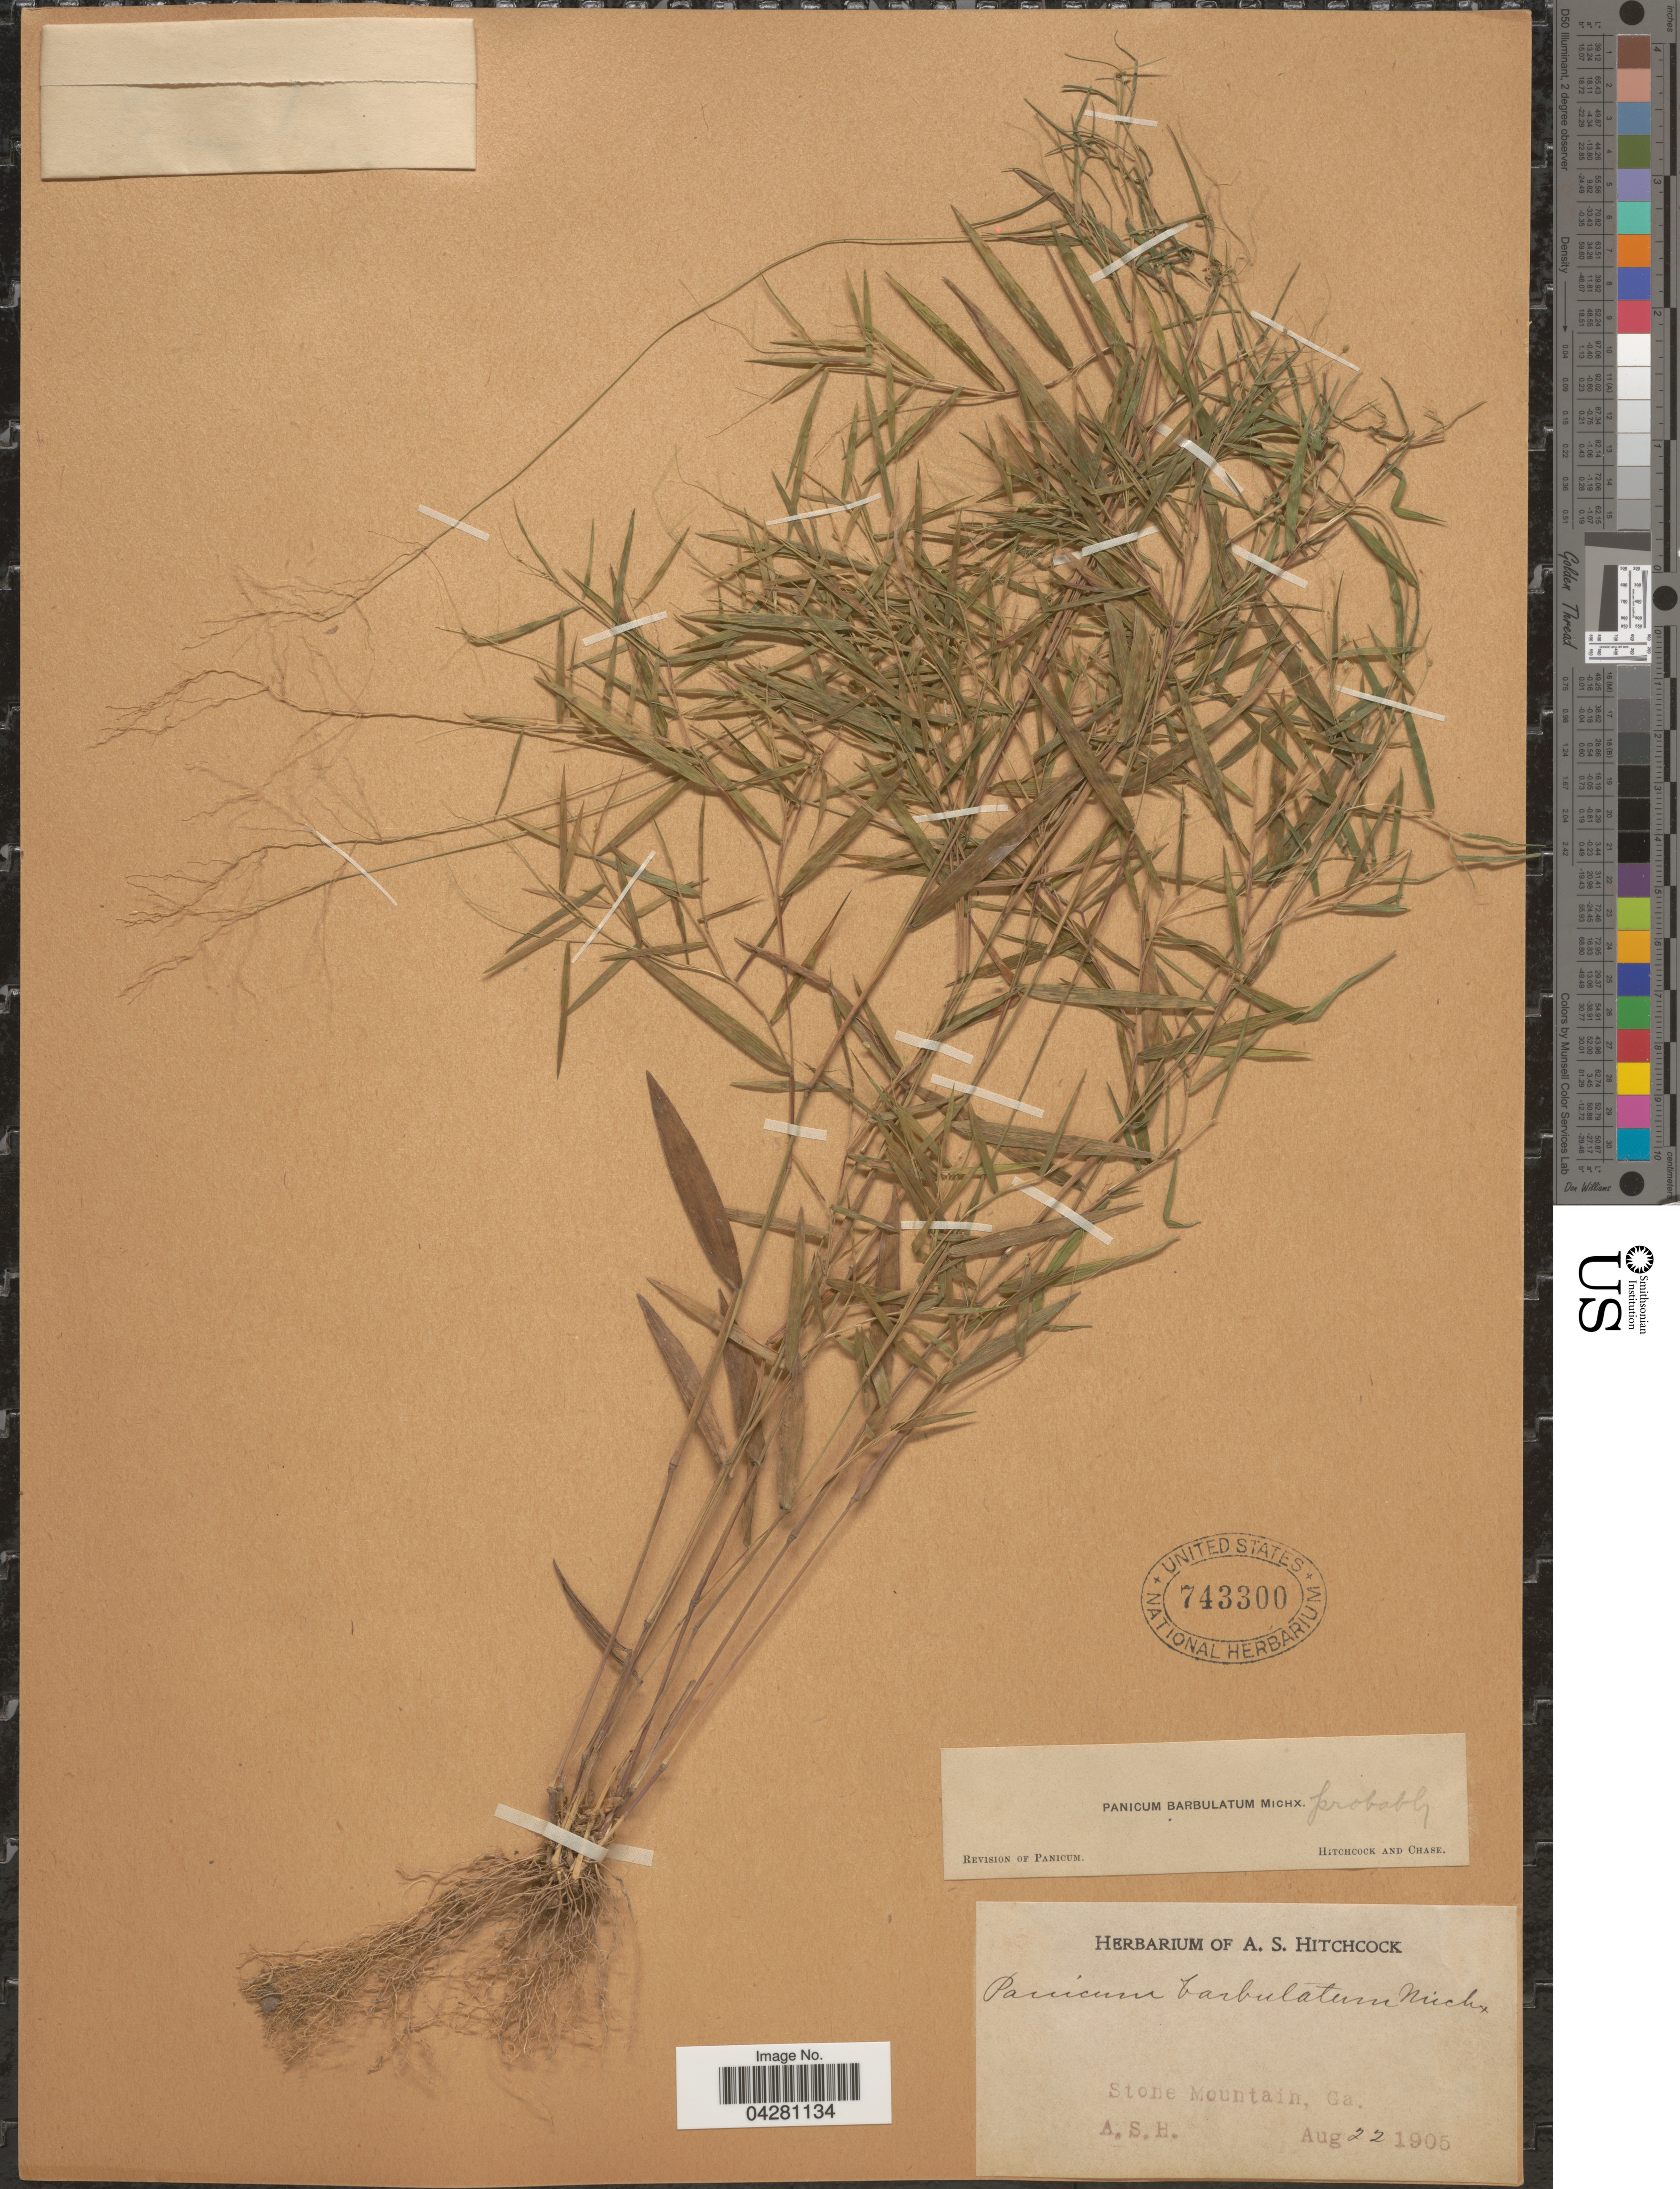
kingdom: Plantae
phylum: Tracheophyta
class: Liliopsida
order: Poales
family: Poaceae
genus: Dichanthelium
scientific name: Dichanthelium dichotomum var. dichotomum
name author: (L.) Gould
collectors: A. S. Hitchcock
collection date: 1905-08-22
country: United States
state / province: Georgia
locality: Stone Mountain.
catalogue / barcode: US 743300